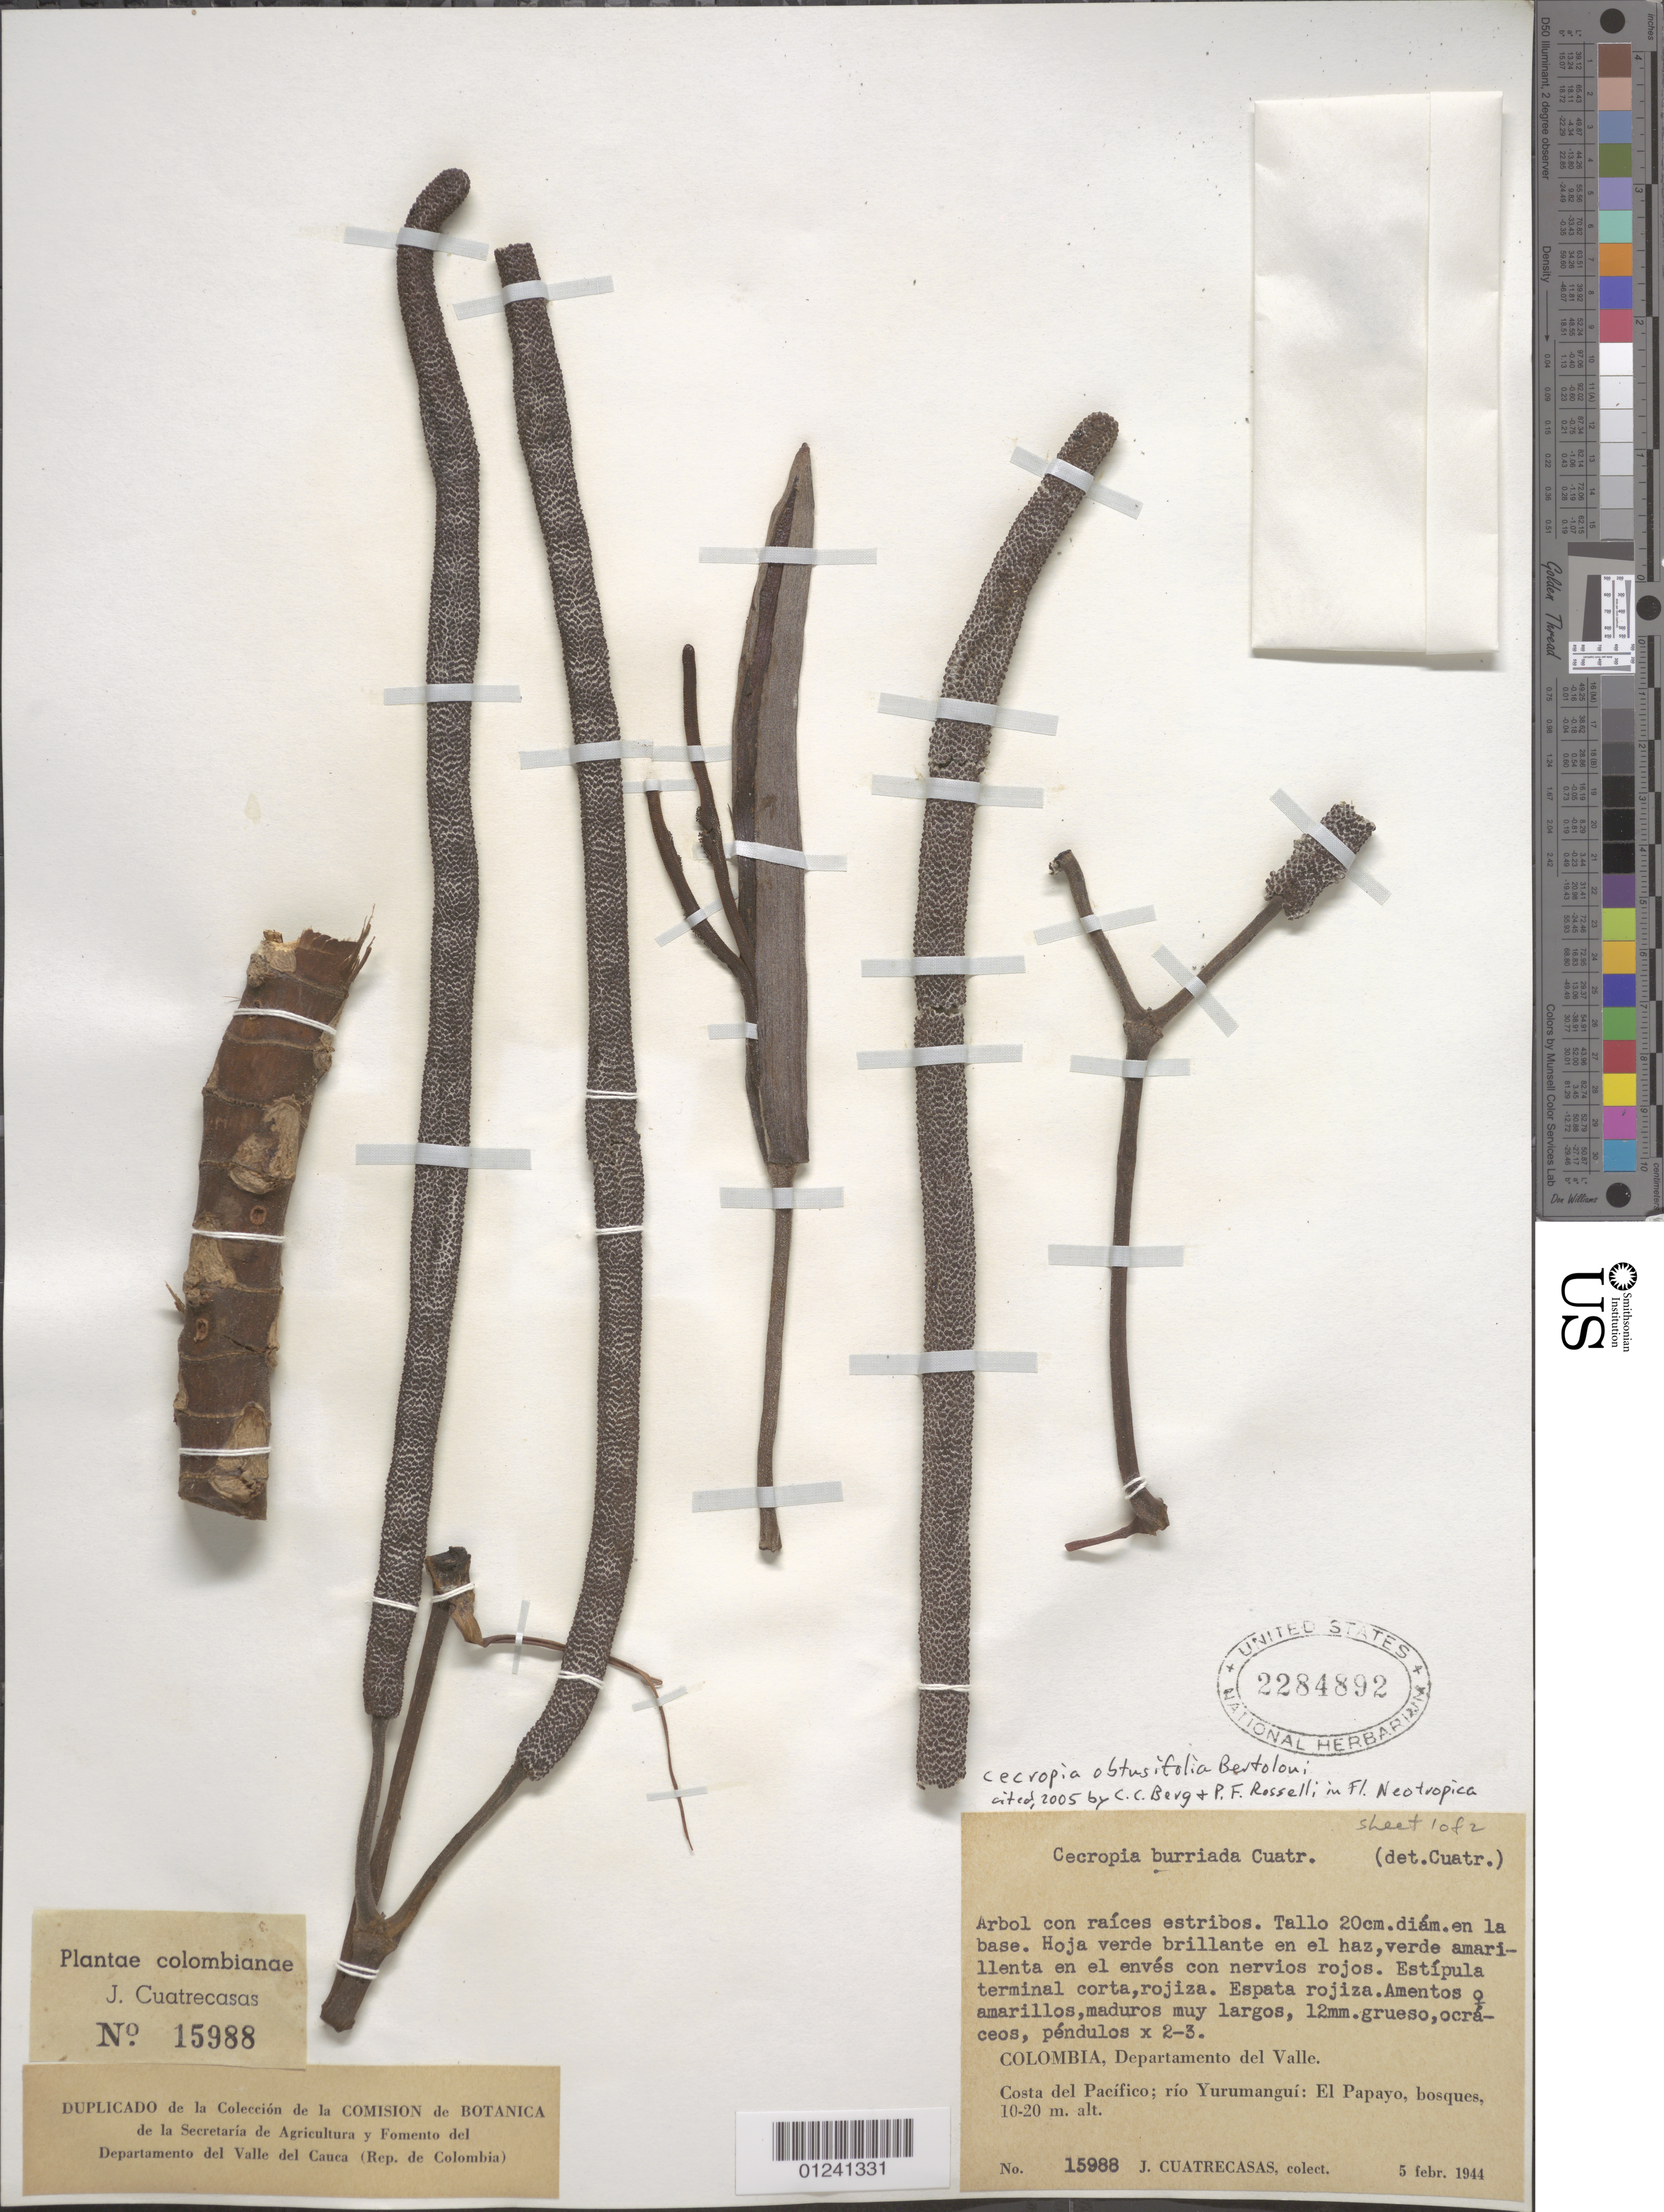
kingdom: Plantae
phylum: Tracheophyta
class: Magnoliopsida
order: Rosales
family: Urticaceae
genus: Cecropia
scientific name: Cecropia obtusifolia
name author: Bertol.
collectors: J. Cuatrecasas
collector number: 15988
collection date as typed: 05 Feb 1944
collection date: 1944-02-05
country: Colombia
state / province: Valle del Cauca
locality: Costa del Pacifico, Rio Yurumangui, El Papayo.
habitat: bosques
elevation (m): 10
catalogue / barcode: US 2284892